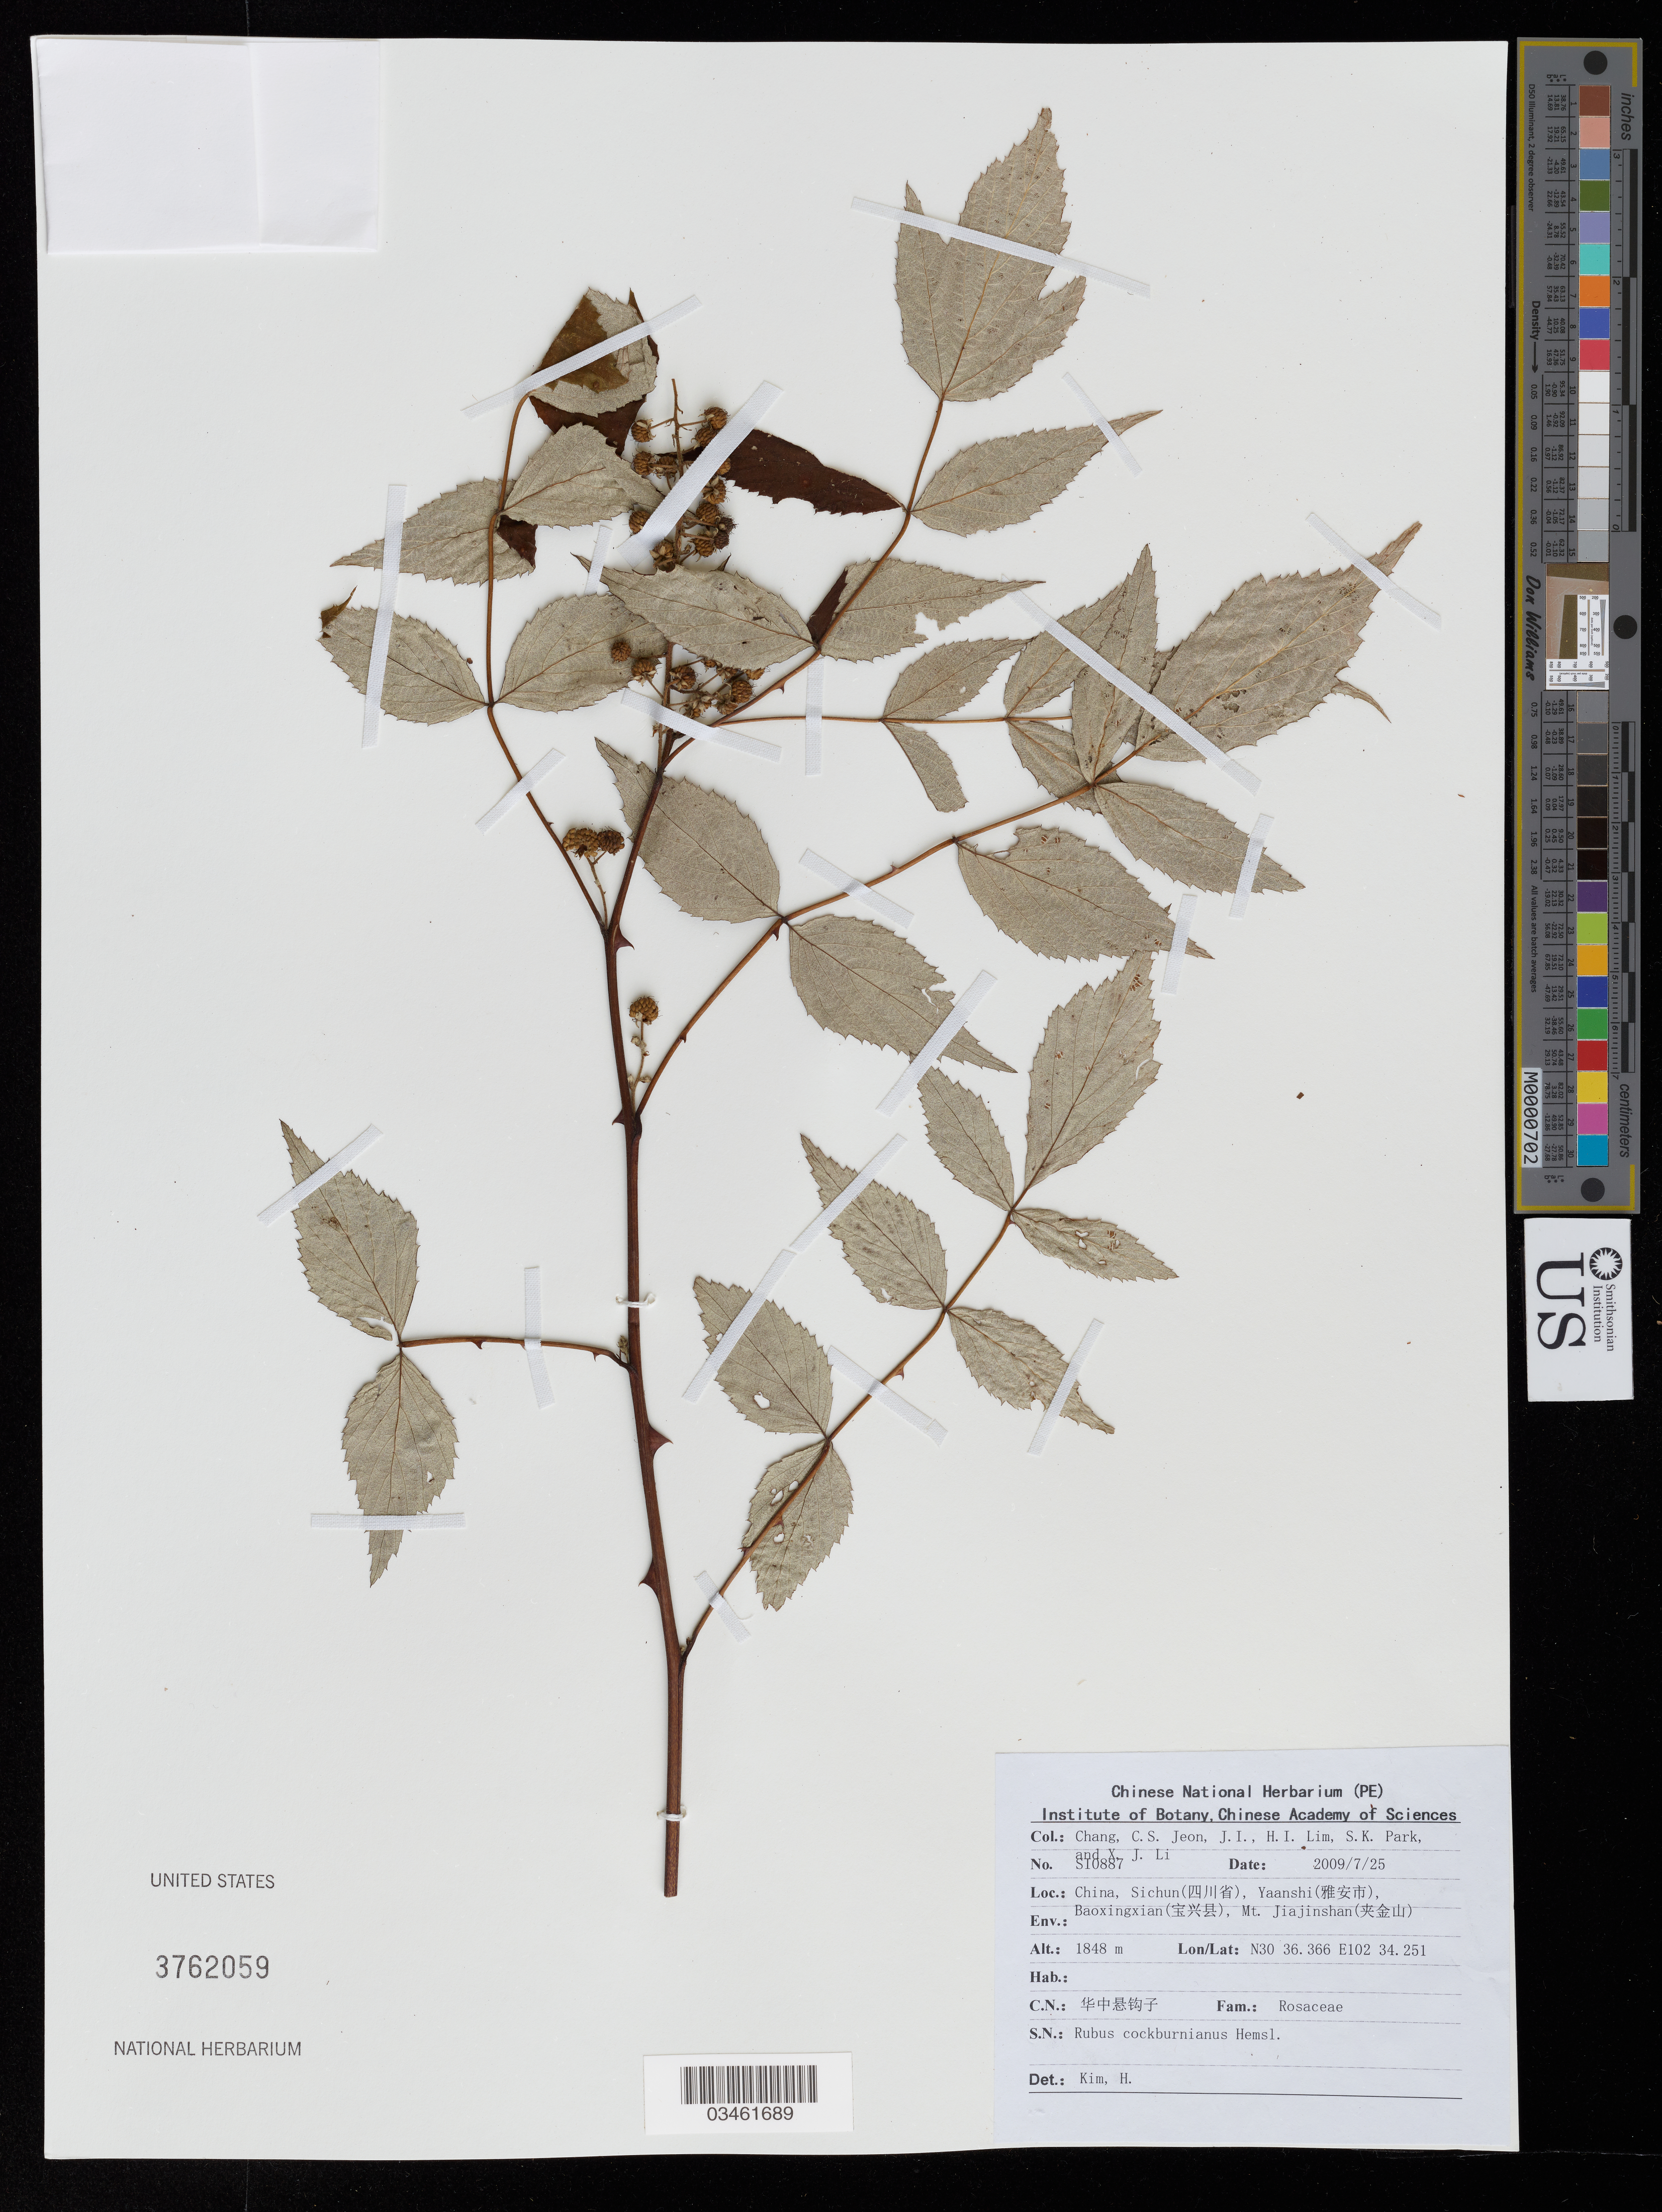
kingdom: Plantae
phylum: Tracheophyta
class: Magnoliopsida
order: Rosales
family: Rosaceae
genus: Rubus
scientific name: Rubus cockburnianus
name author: Hemsl.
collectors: C. S. Chang, J. Jeon, H. Lim, S. Park & X. Li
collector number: S10887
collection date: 2009-07-25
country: China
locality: Sichun (X), Yaanshi (X), Baoxingxian (X), Mt. Jianjinshan (X).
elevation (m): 1848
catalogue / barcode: US 3762059